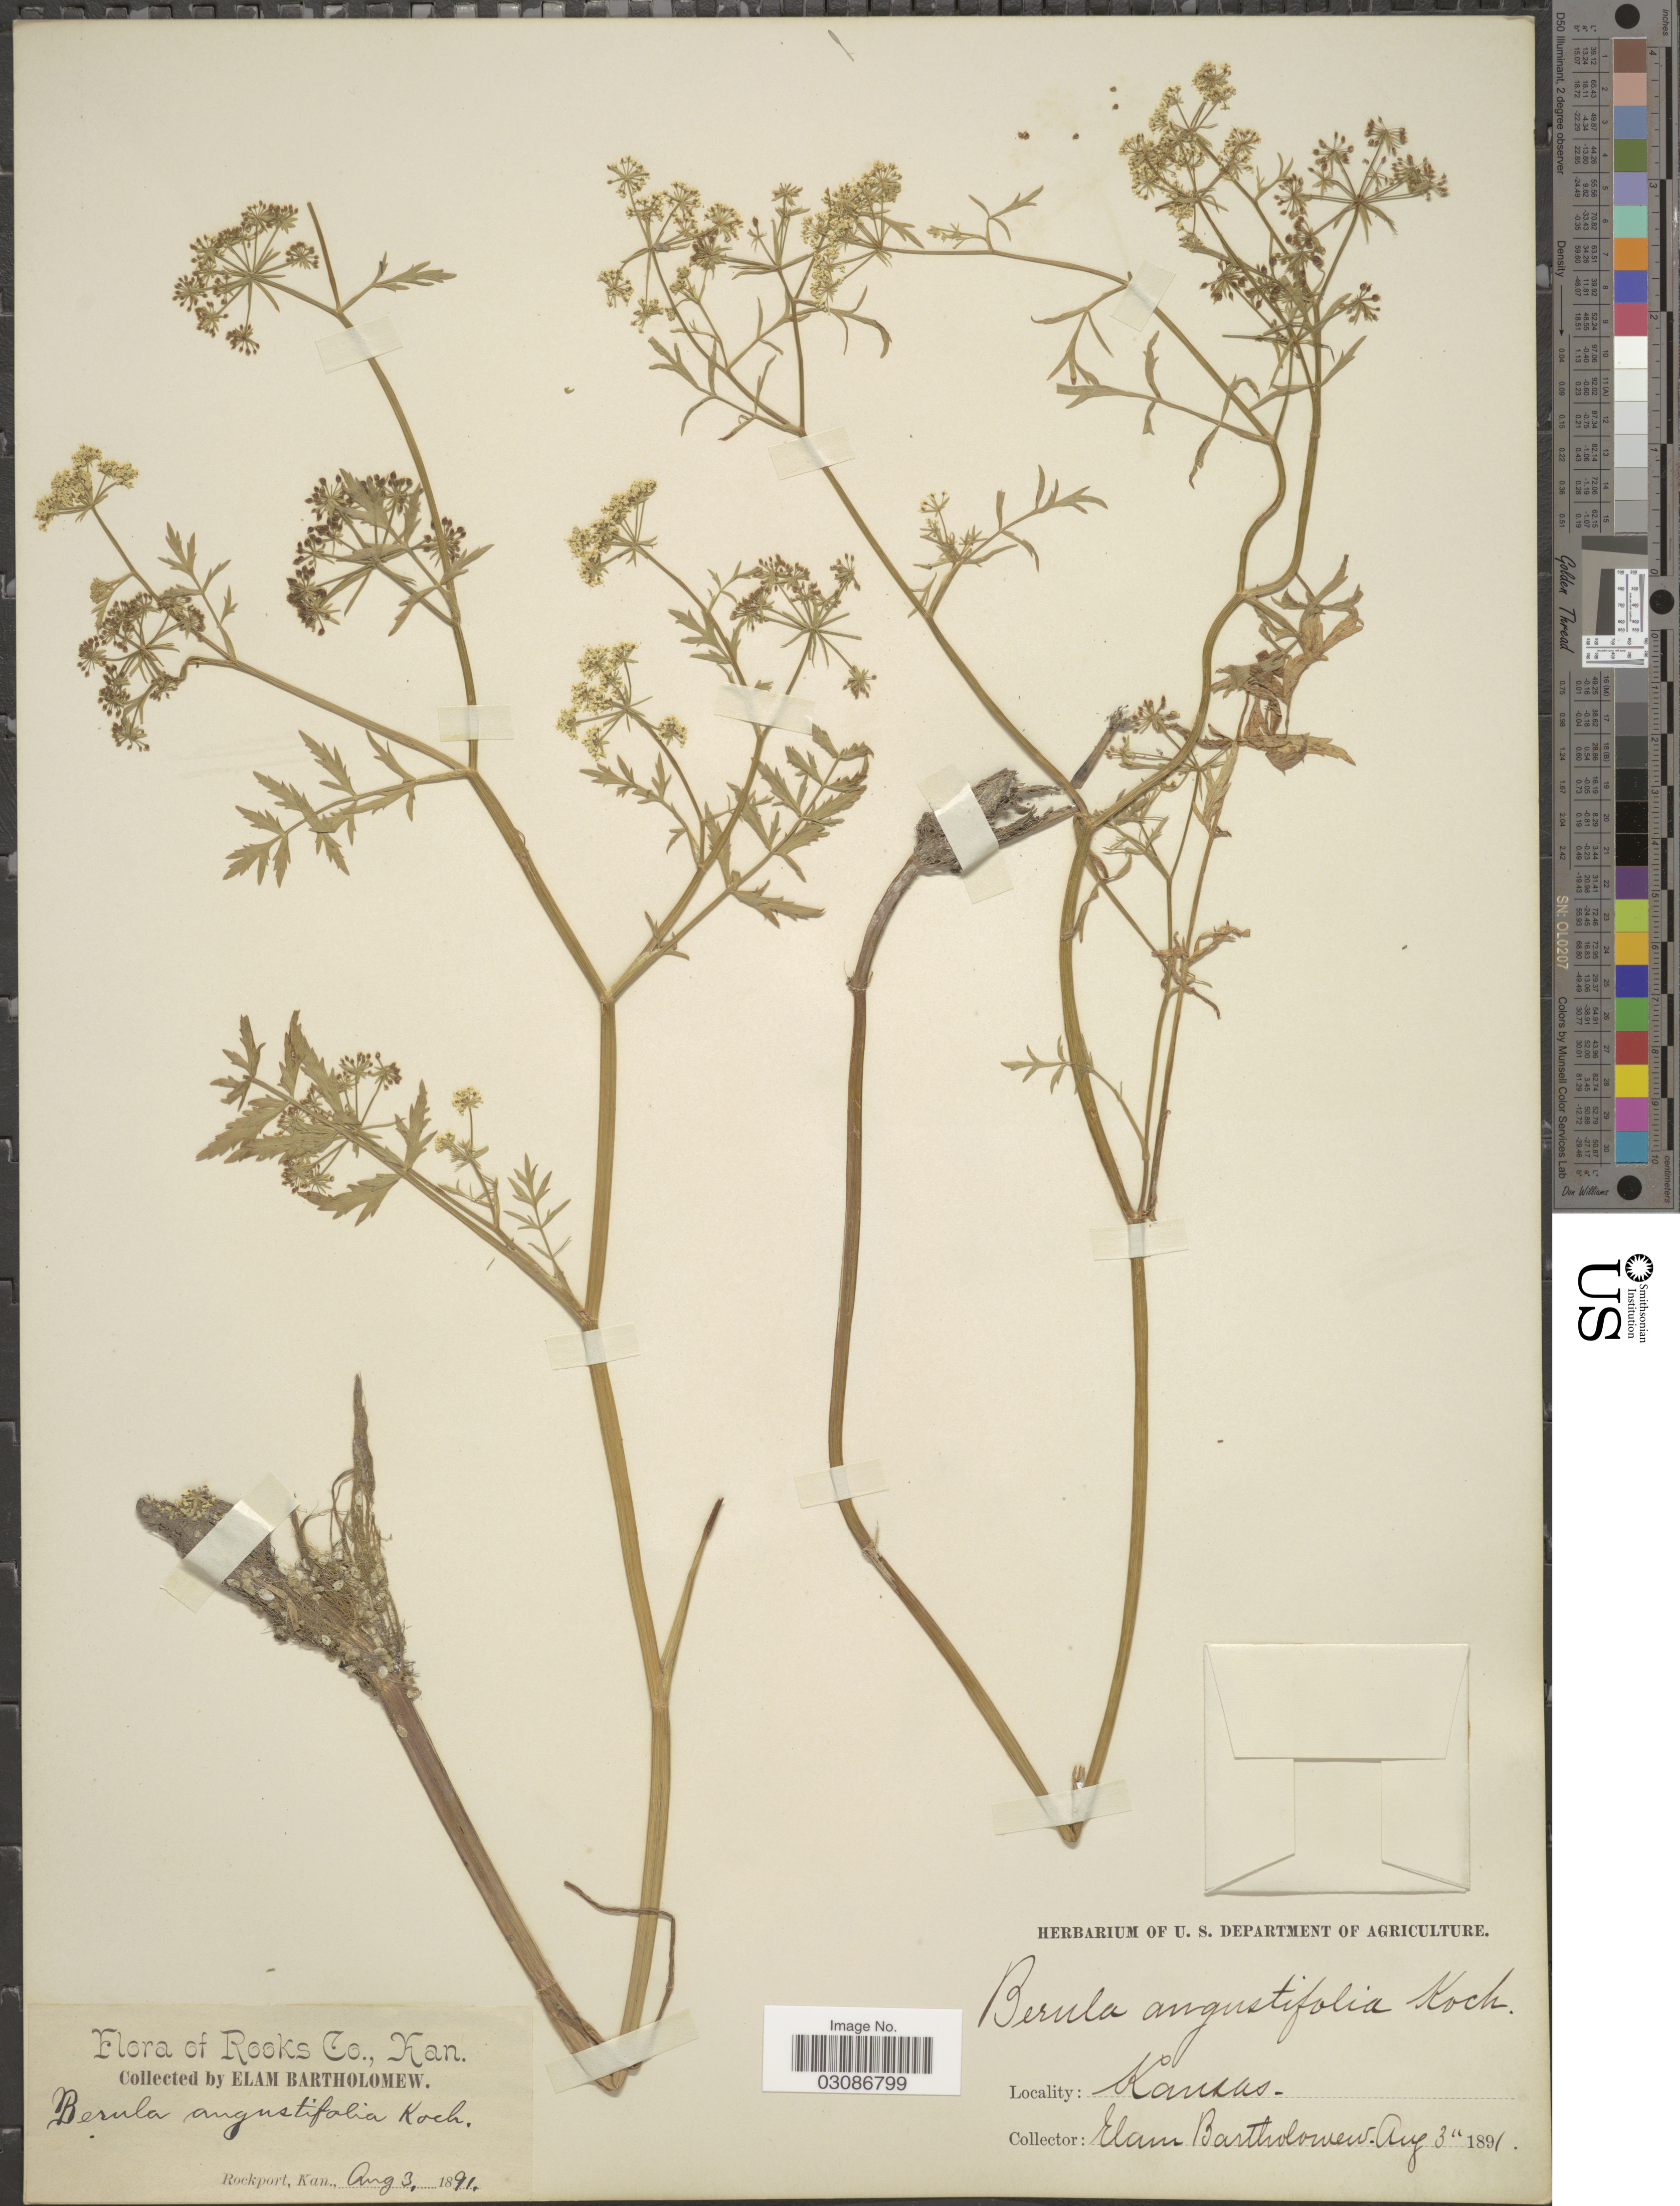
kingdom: Plantae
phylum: Tracheophyta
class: Magnoliopsida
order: Apiales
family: Apiaceae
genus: Berula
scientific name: Berula erecta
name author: (Huds.) Coville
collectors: E. Bartholomew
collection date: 1891-08-03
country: United States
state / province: Kansas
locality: Rooks Co., Kan. Rockport.